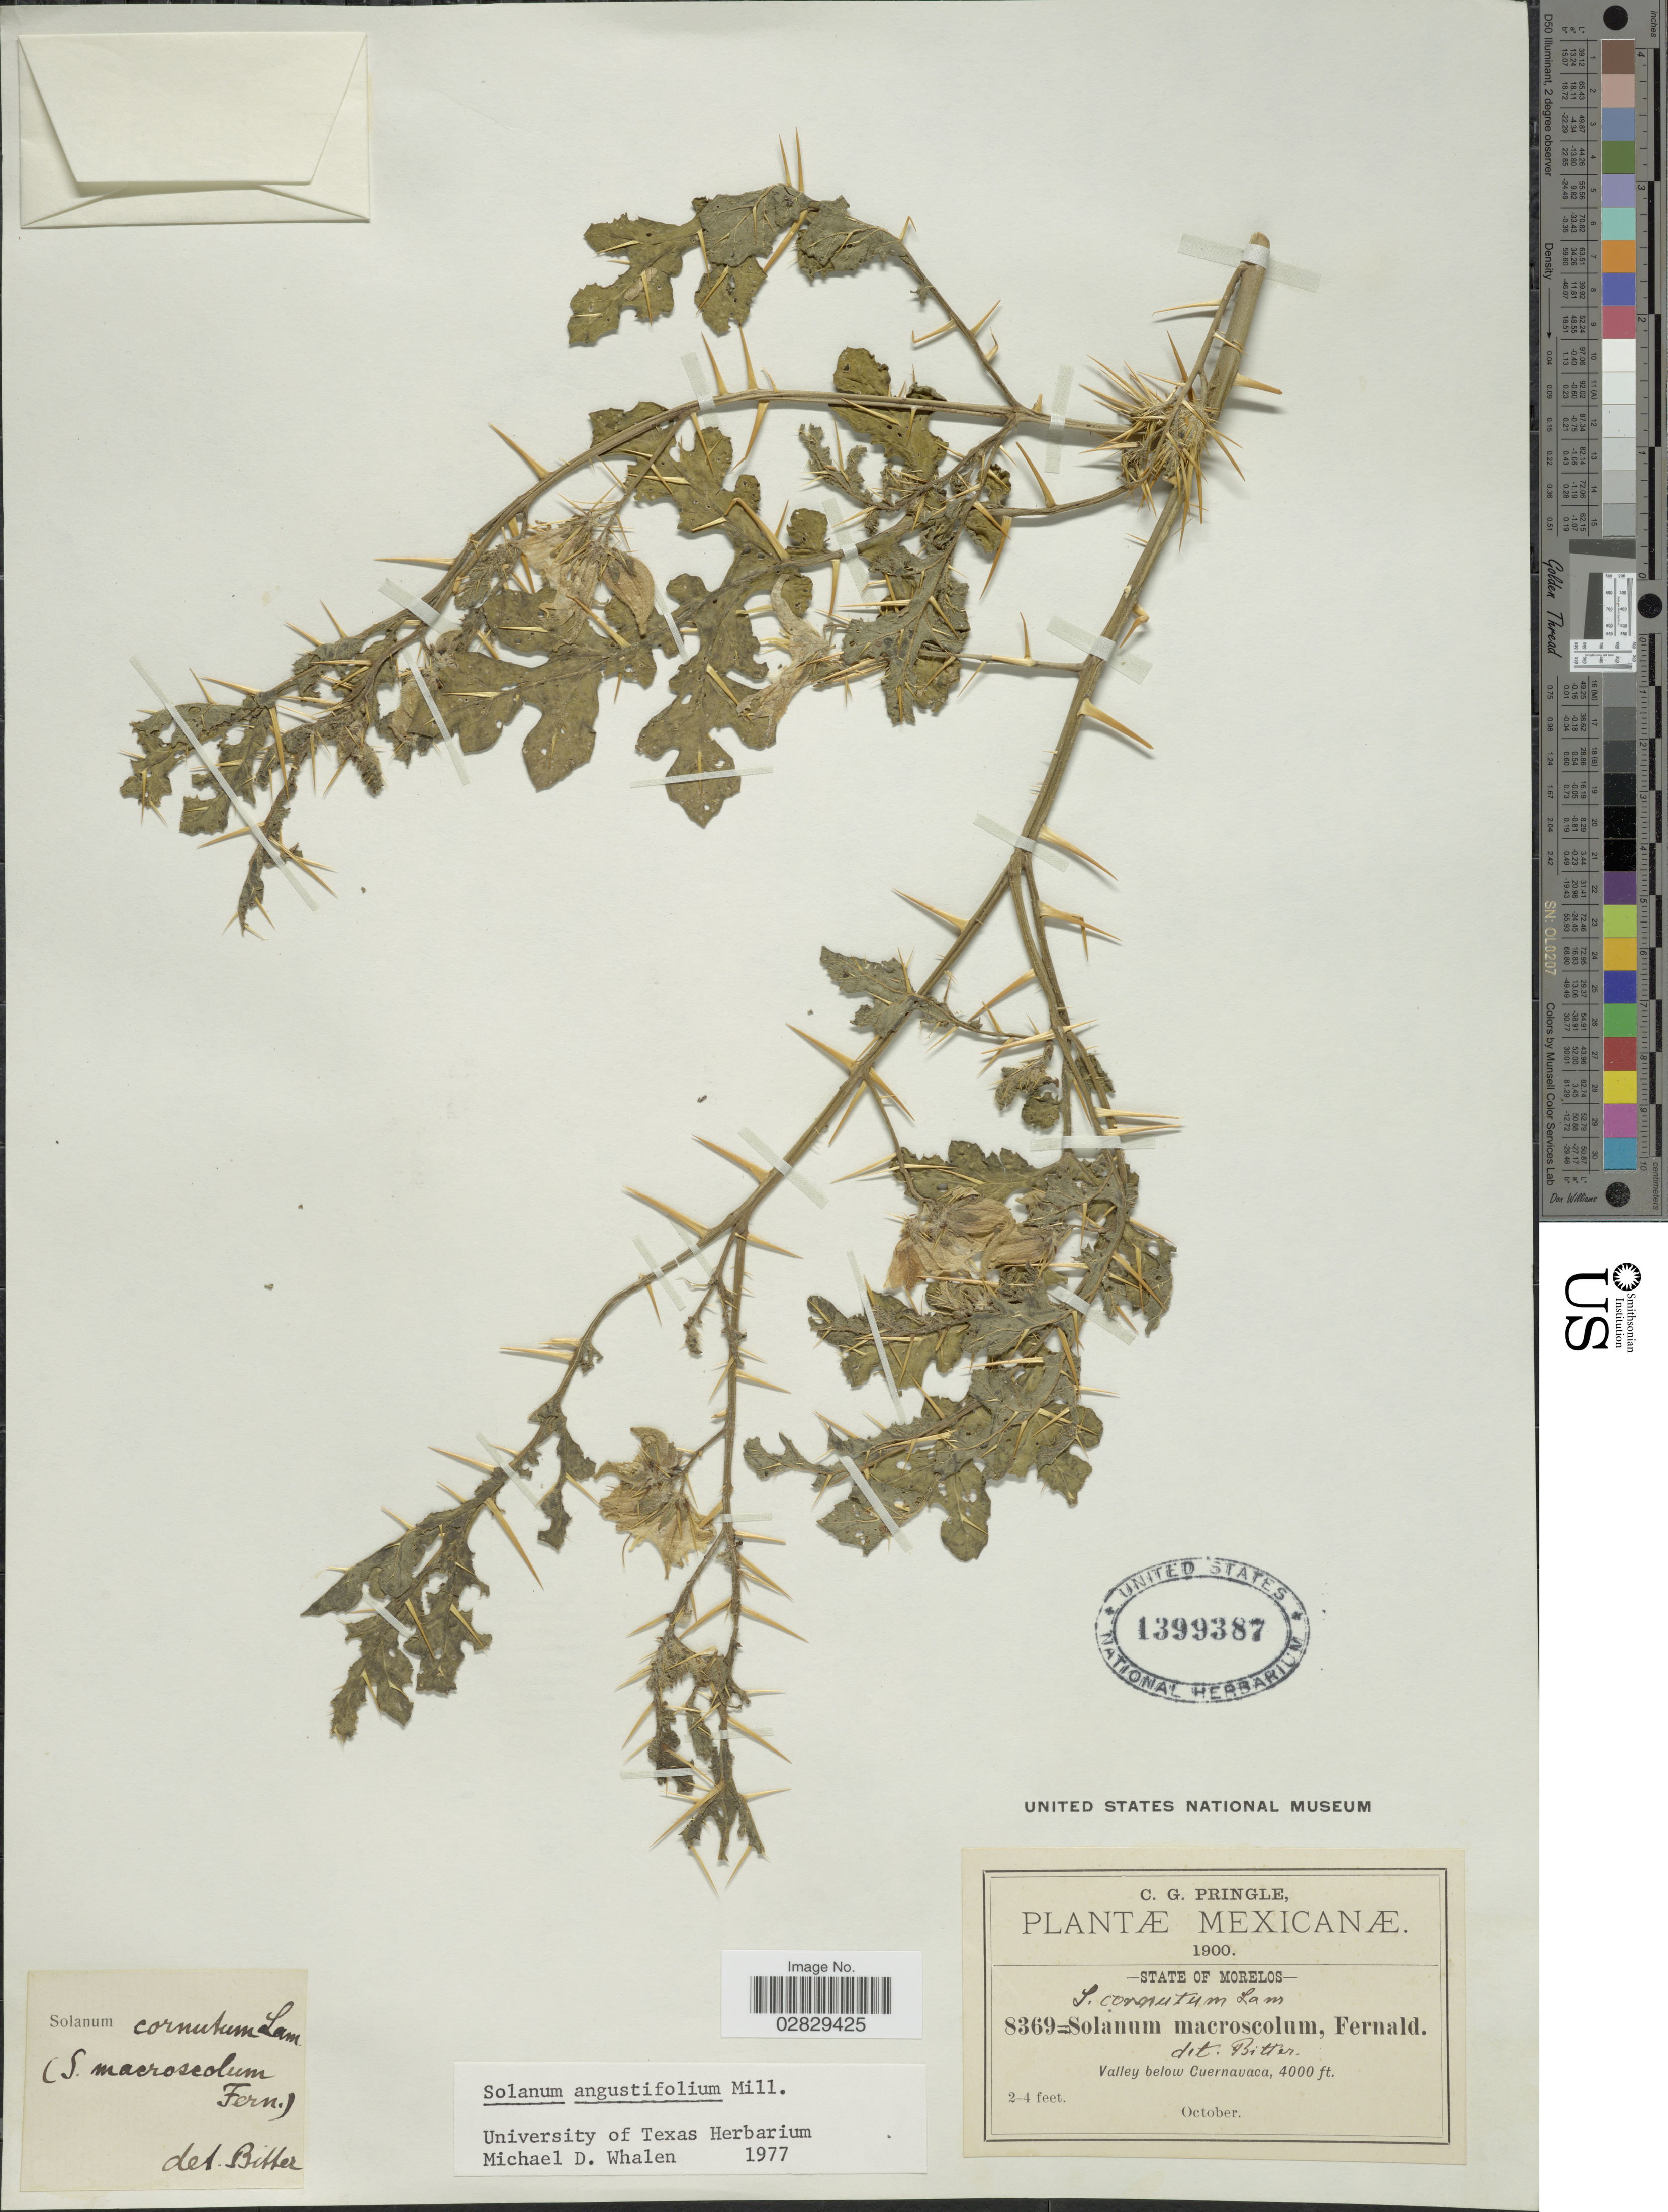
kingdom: Plantae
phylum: Tracheophyta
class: Magnoliopsida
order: Solanales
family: Solanaceae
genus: Solanum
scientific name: Solanum angustifolium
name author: Mill.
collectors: C. G. Pringle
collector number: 8369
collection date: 1900-10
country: Mexico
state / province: Morelos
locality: Valley below Cuernavaca.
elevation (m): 1219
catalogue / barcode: US 1399387